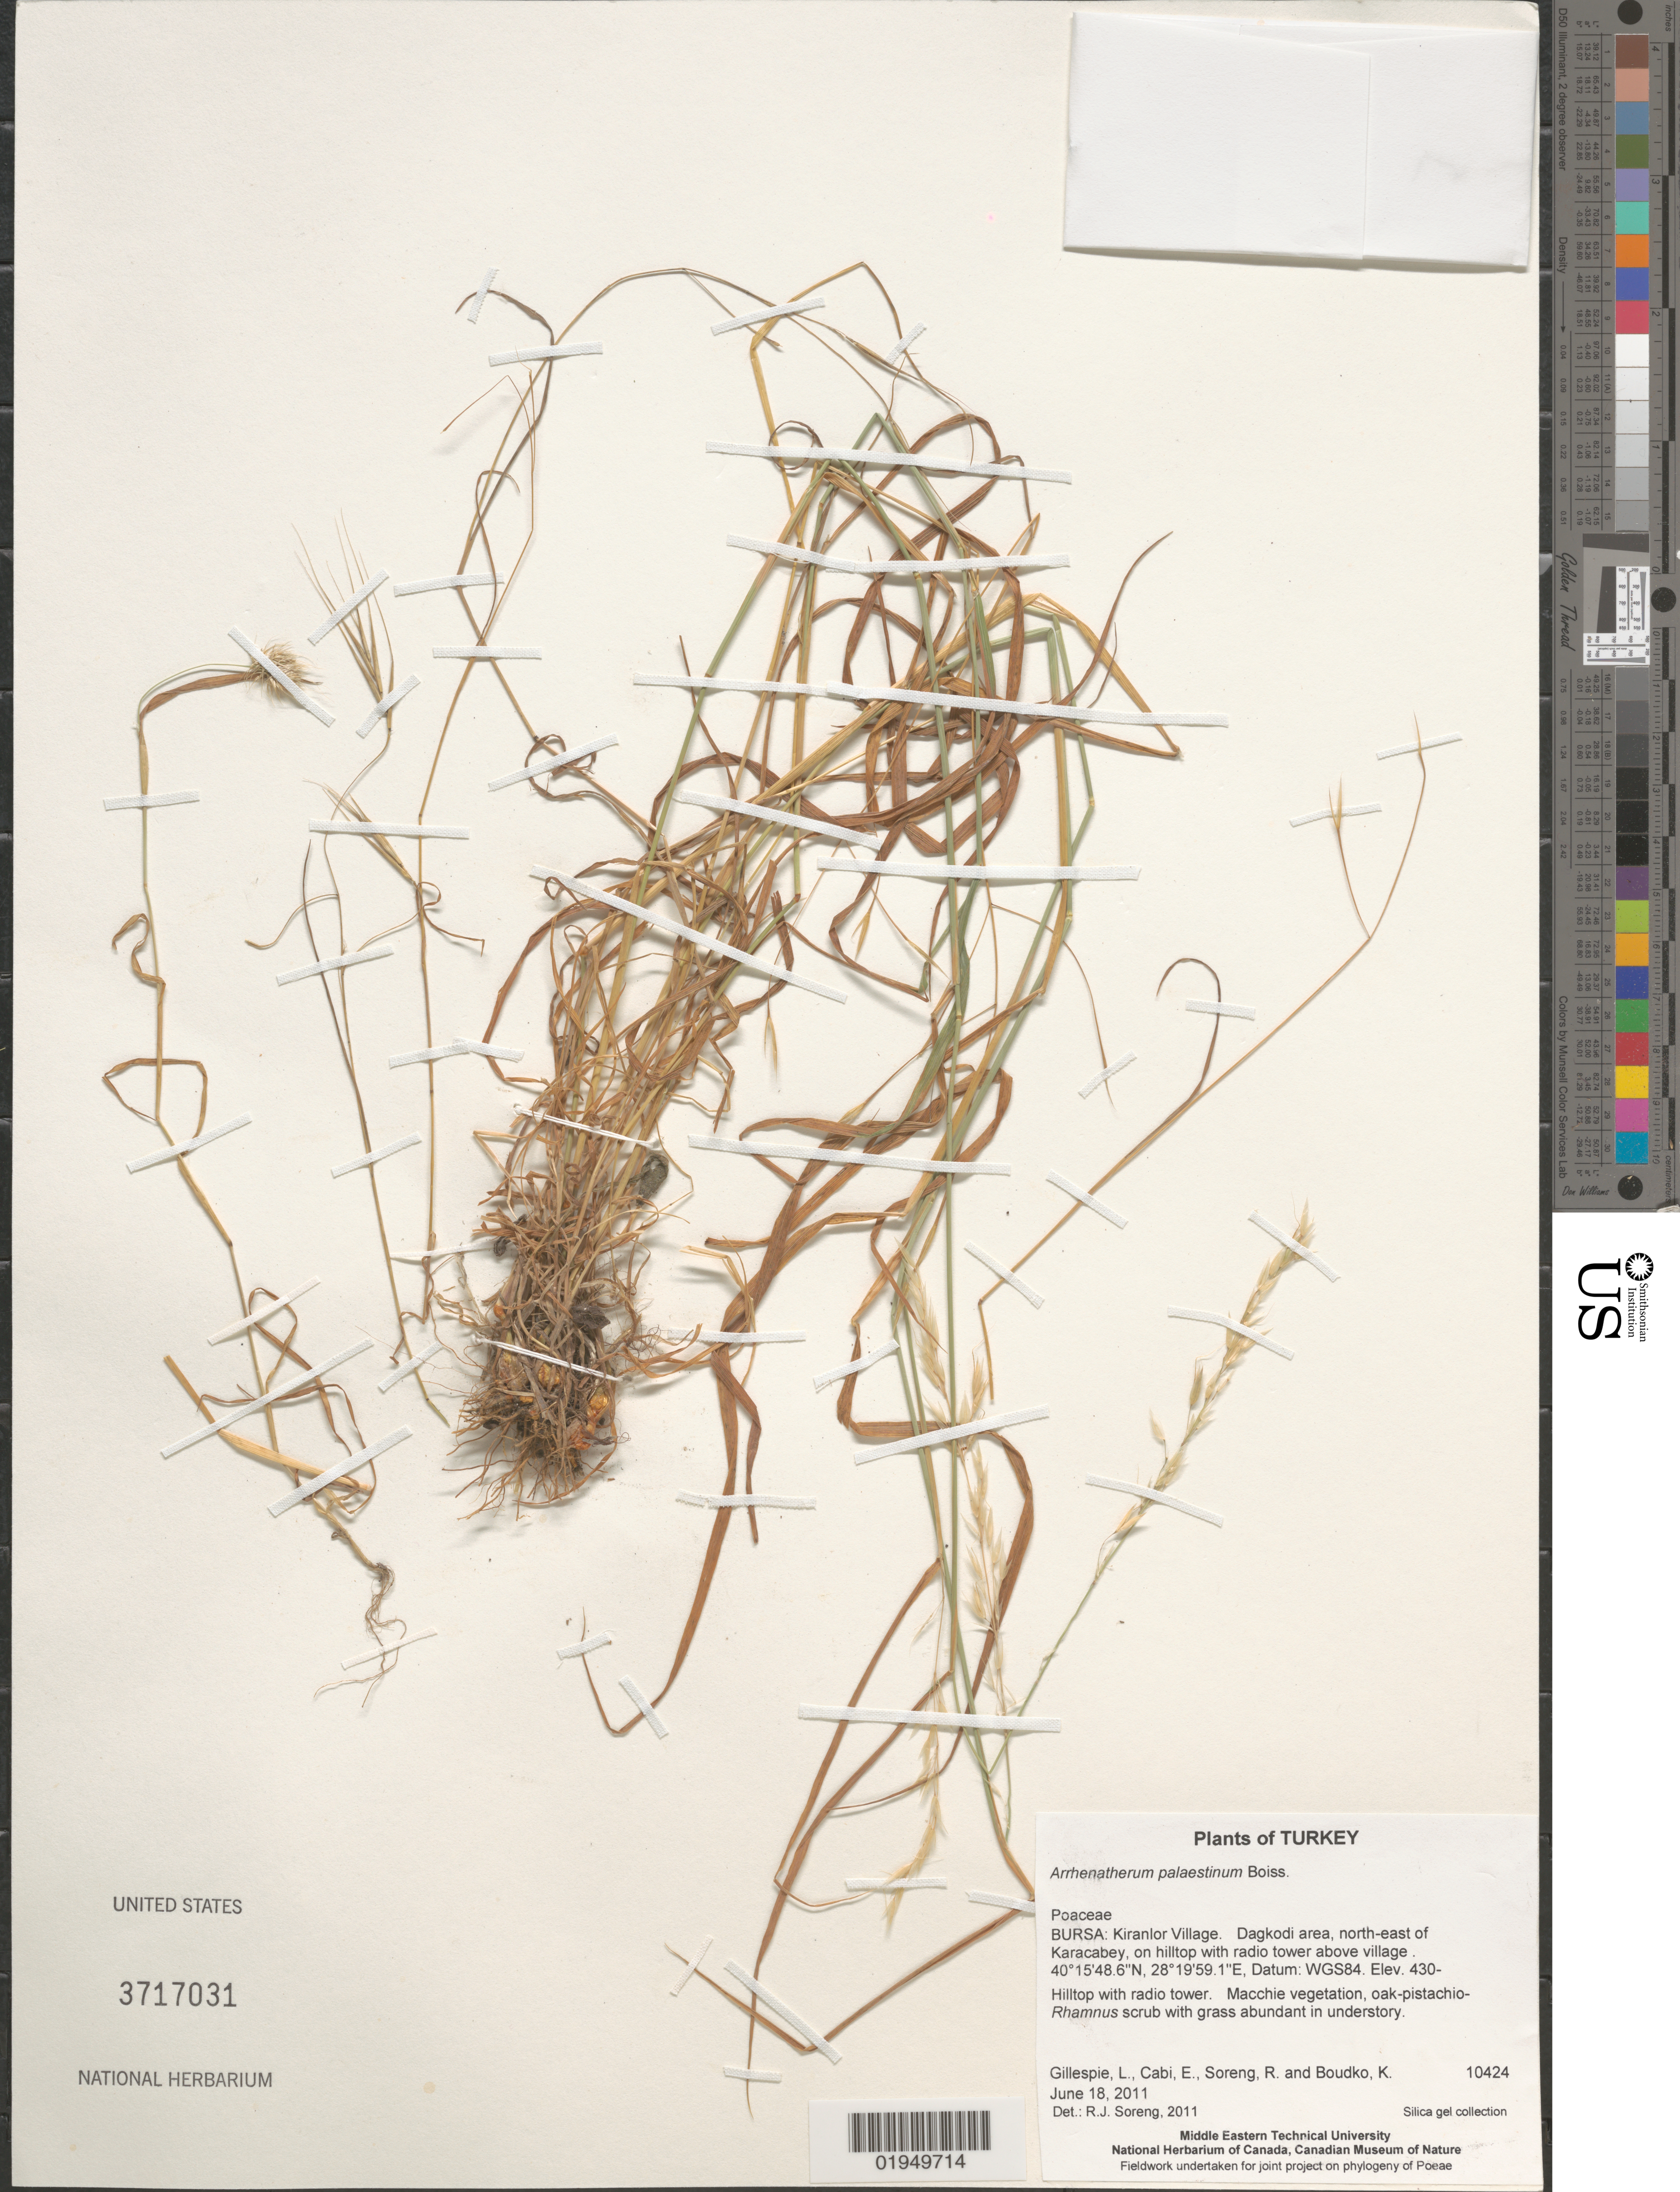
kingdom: Plantae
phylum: Tracheophyta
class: Liliopsida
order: Poales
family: Poaceae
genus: Arrhenatherum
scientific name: Arrhenatherum palaestenum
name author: Boiss.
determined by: Soreng, Robert J., Research Associate (BOT), Smithsonian Institution - National Museum of Natural History (UNITED STATES)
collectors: L. J. Gillespie, E. Cabi, R. J. Soreng & K. Boudko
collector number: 10424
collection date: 2011-06-18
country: Turkey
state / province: Bursa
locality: Kiranlor Village. Dagkodi area, north-east of Karacabey, on hilltop with radio tower above village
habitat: Hilltop with radio tower. Macchiee-oak-pistachio-Rhamnus scrub with abundant grass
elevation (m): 430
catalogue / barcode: US 3717031